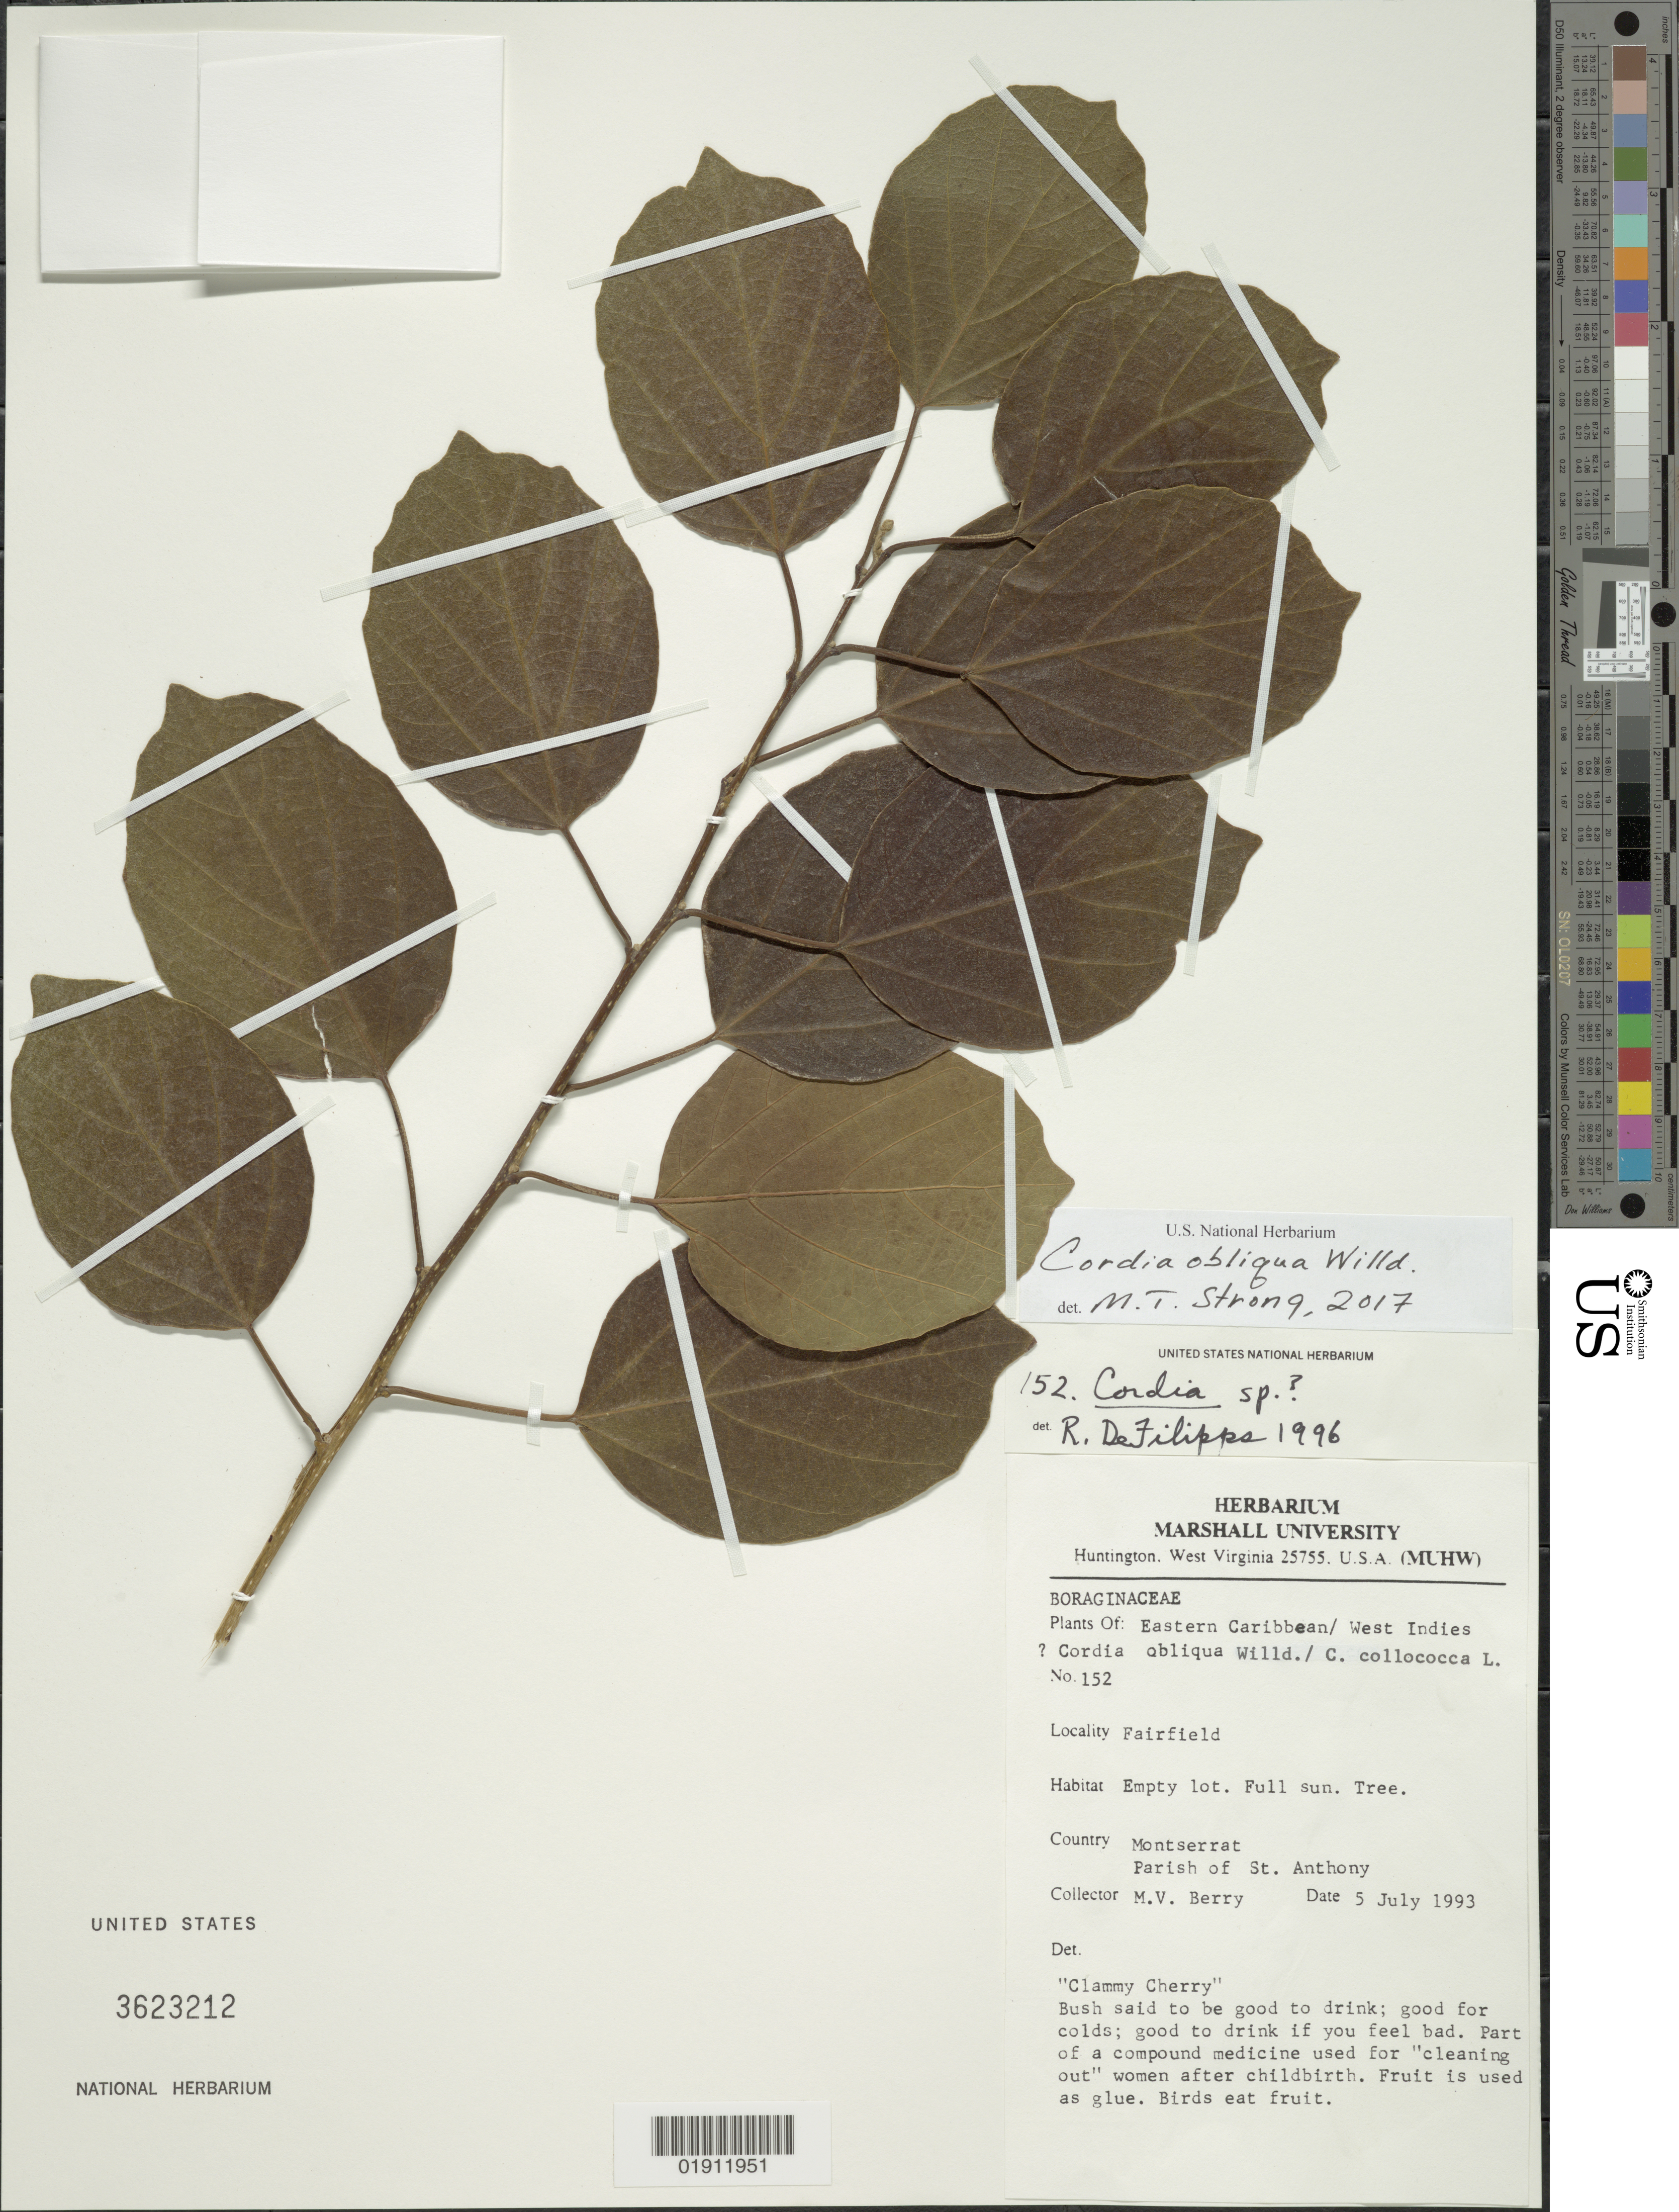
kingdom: Plantae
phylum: Tracheophyta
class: Magnoliopsida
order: Boraginales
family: Cordiaceae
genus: Cordia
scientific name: Cordia obliqua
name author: Willd.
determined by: Strong, M. T., (US), Smithsonian Institution - National Museum of Natural History (UNITED STATES)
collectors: M. Berry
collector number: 152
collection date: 1993-07-05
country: Montserrat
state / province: Saint Anthony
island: Montserrat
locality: Fairfield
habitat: Empty lot. Full sun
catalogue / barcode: US 3623212